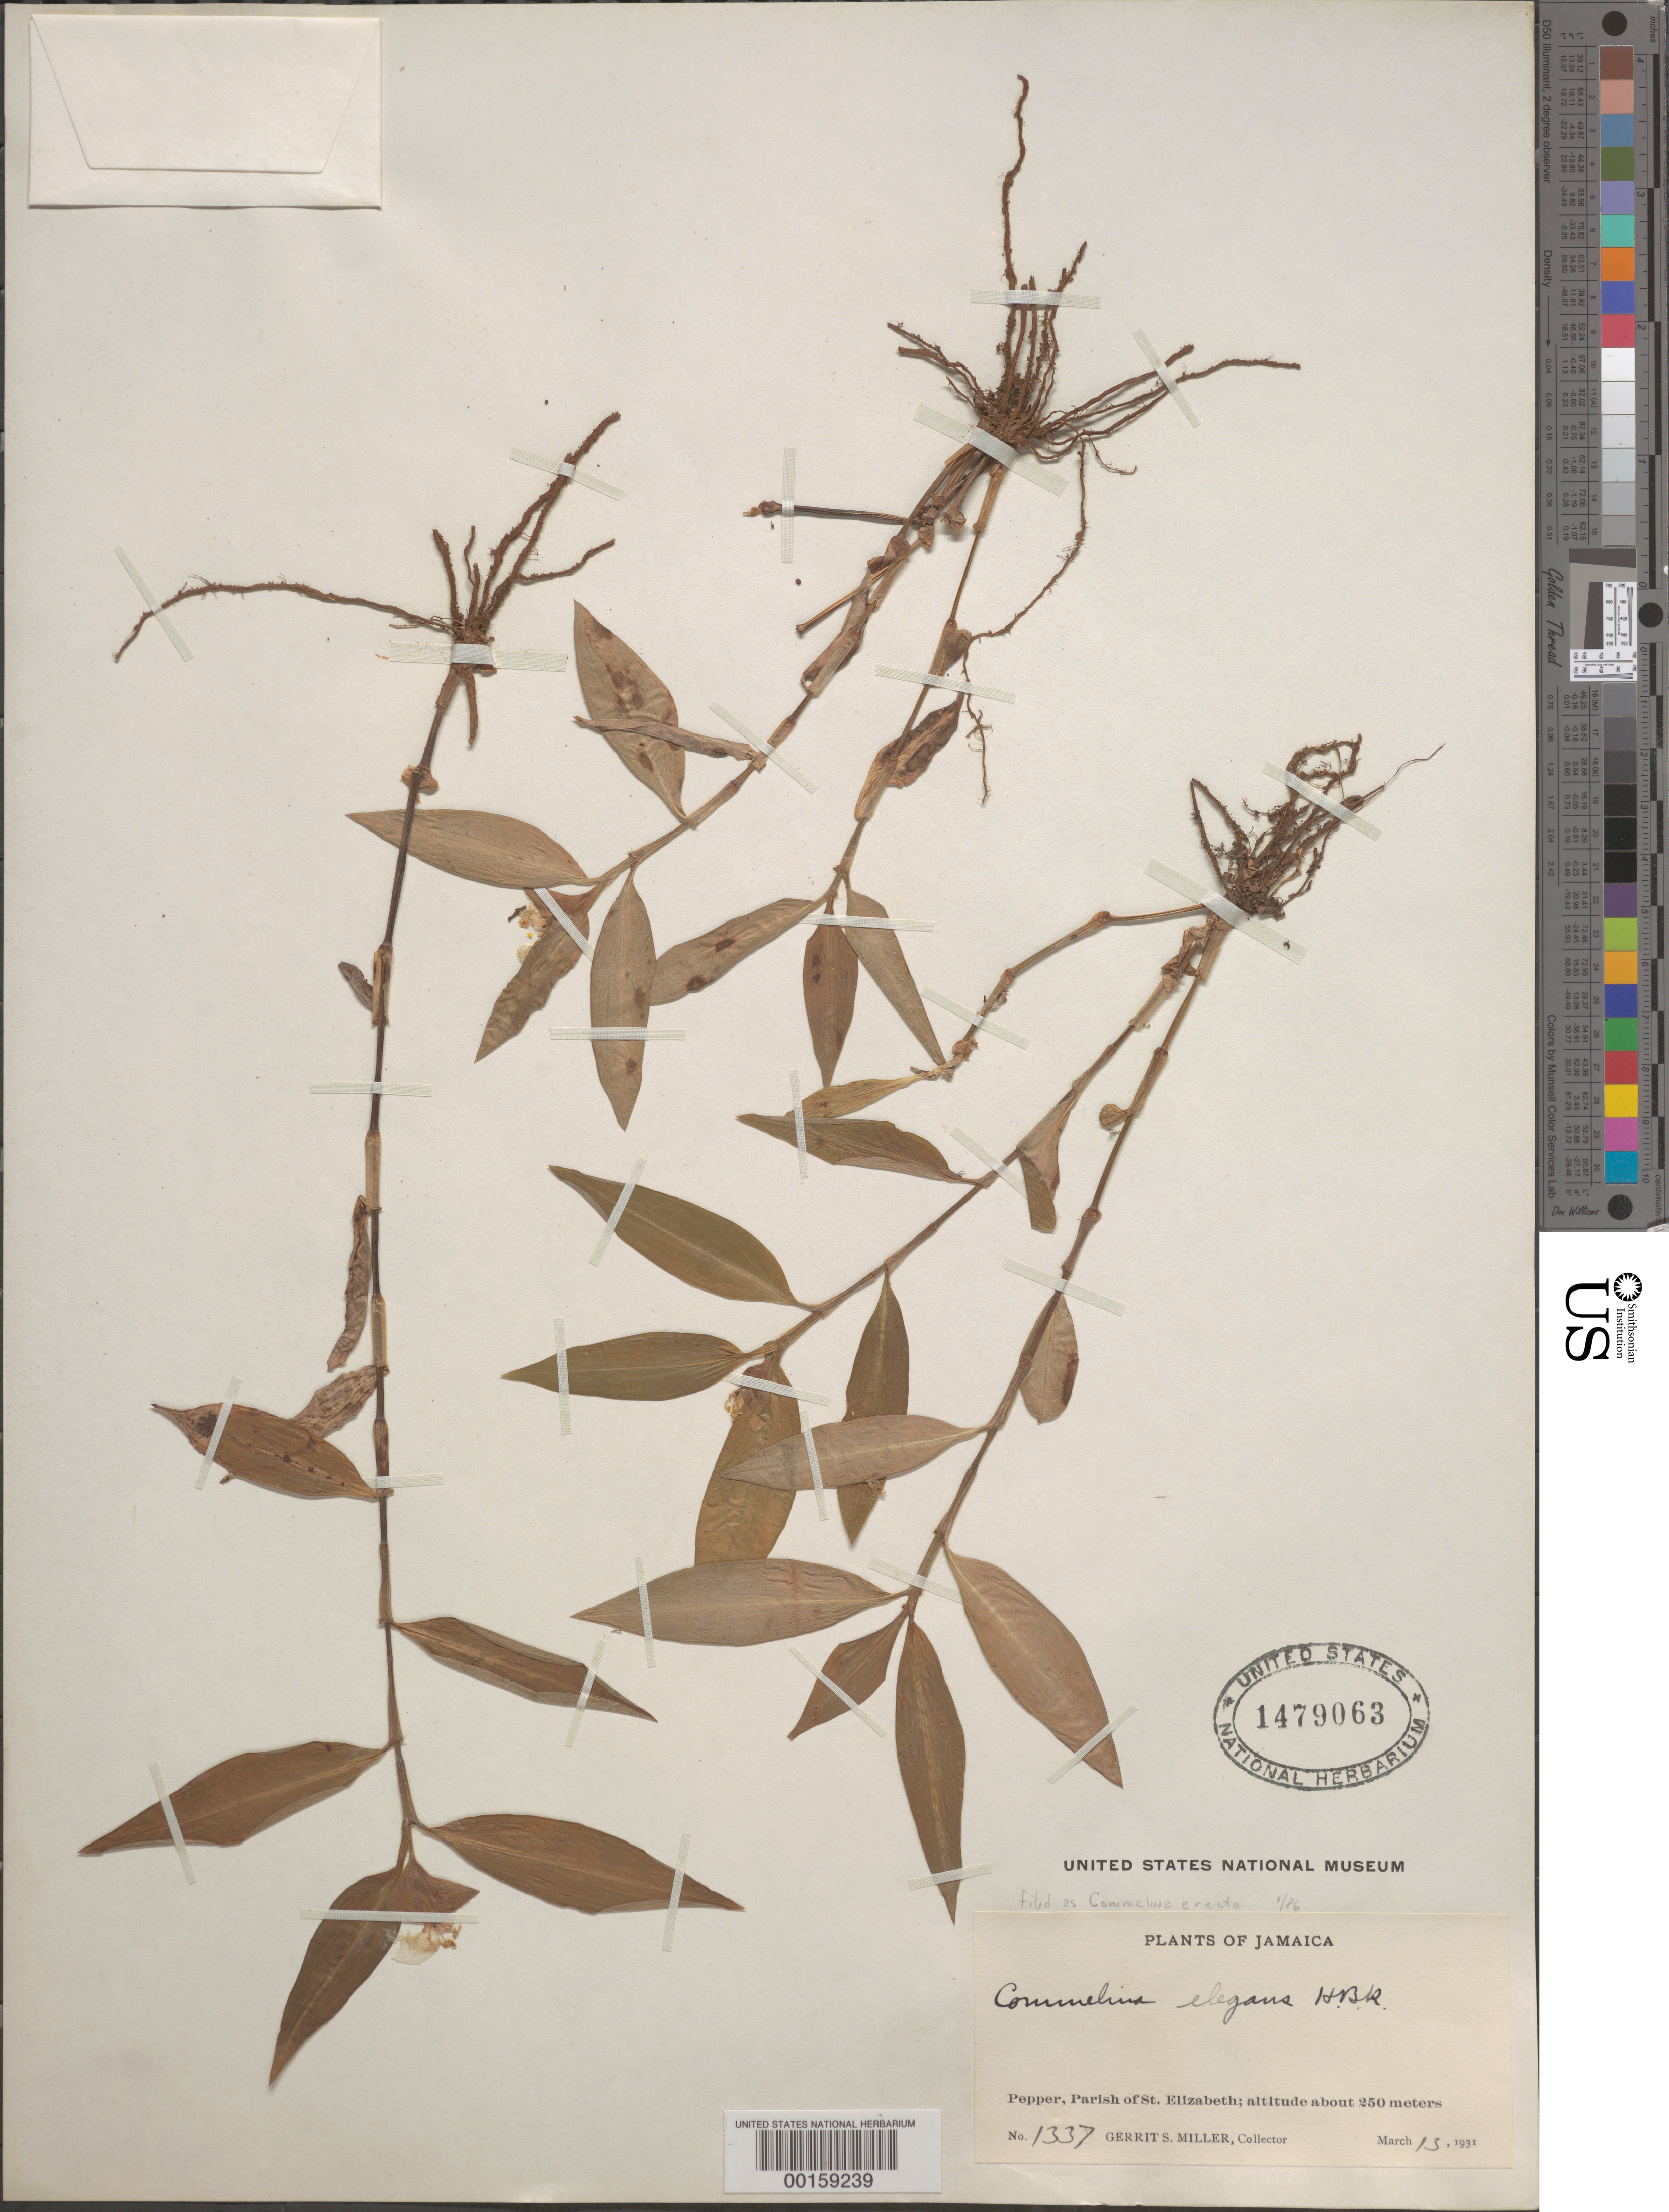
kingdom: Plantae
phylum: Tracheophyta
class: Liliopsida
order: Commelinales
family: Commelinaceae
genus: Commelina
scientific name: Commelina erecta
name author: L.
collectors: G. S. Miller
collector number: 1337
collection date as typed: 13 Mar 1931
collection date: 1931-03-13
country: Jamaica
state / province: Saint Elizabeth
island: Greater Antilles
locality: Pepper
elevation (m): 250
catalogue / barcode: US 1479063